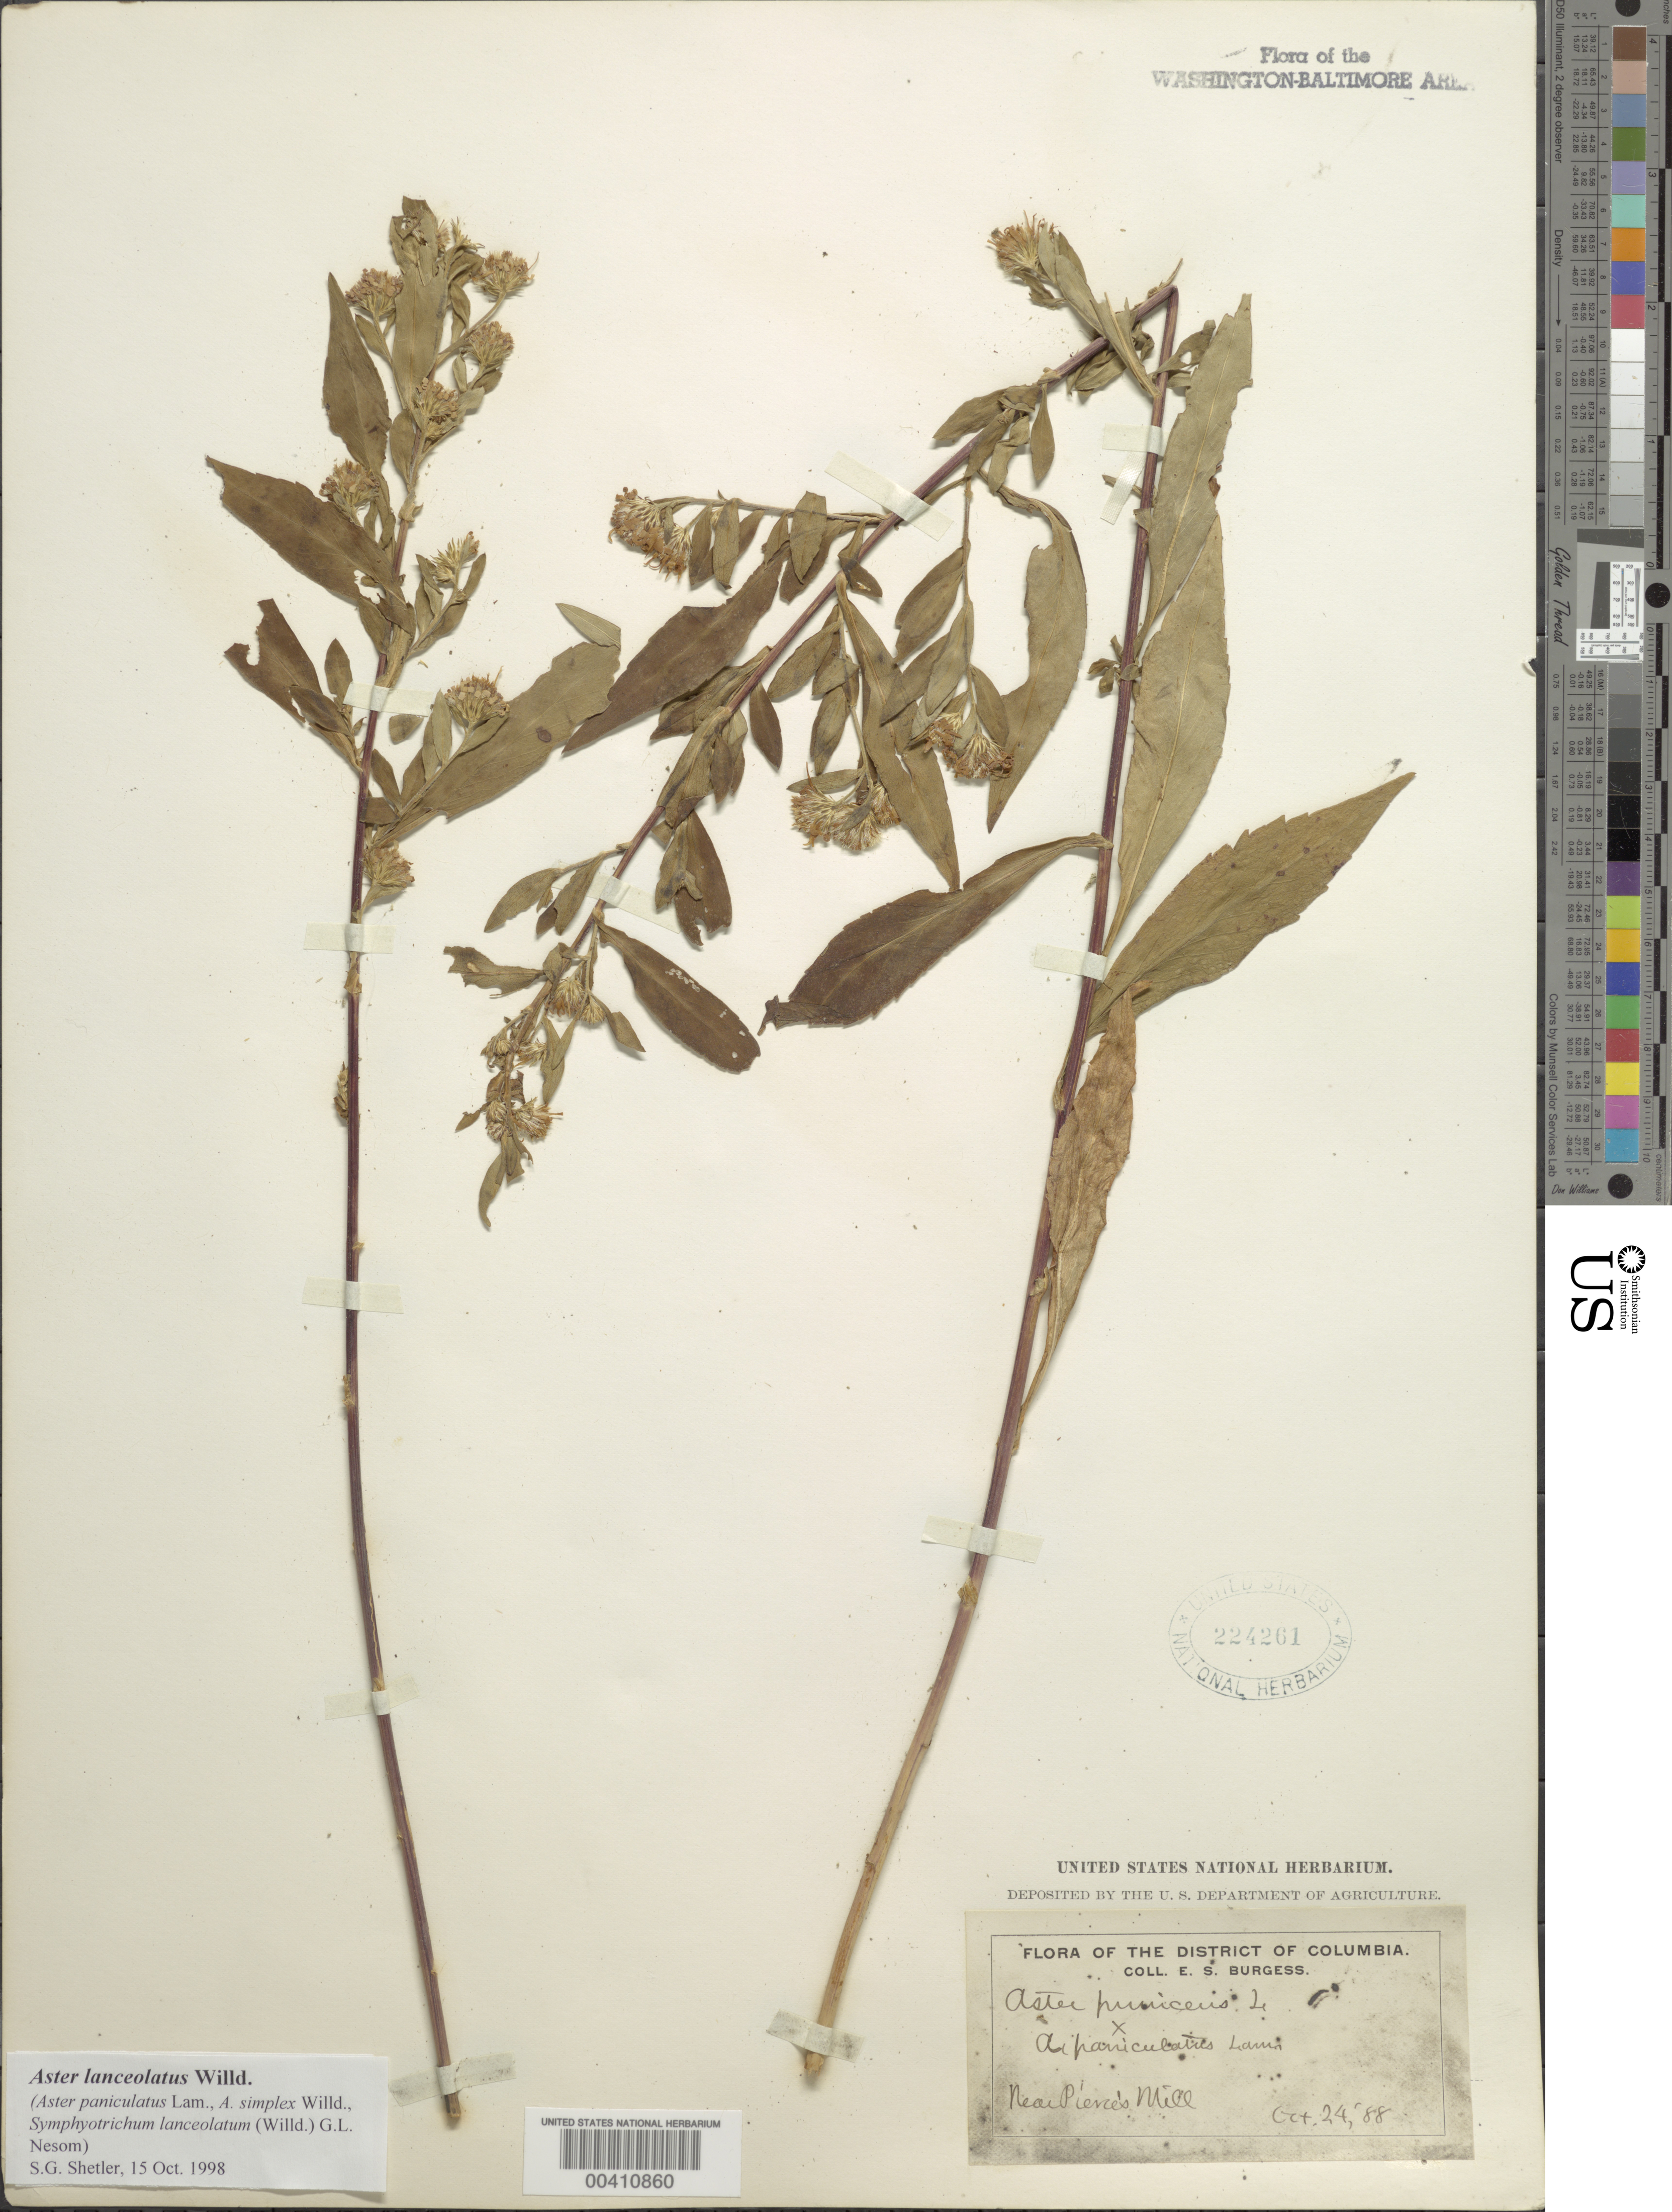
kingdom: Plantae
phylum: Tracheophyta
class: Magnoliopsida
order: Asterales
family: Asteraceae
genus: Symphyotrichum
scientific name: Symphyotrichum lanceolatum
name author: (Willd.) G.L. Nesom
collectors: E. Burgess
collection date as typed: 24 Oct 1888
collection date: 1888-10-24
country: United States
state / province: District of Columbia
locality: Near Pierce's Mill Rock Creek Park & vicinity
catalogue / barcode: US 224261